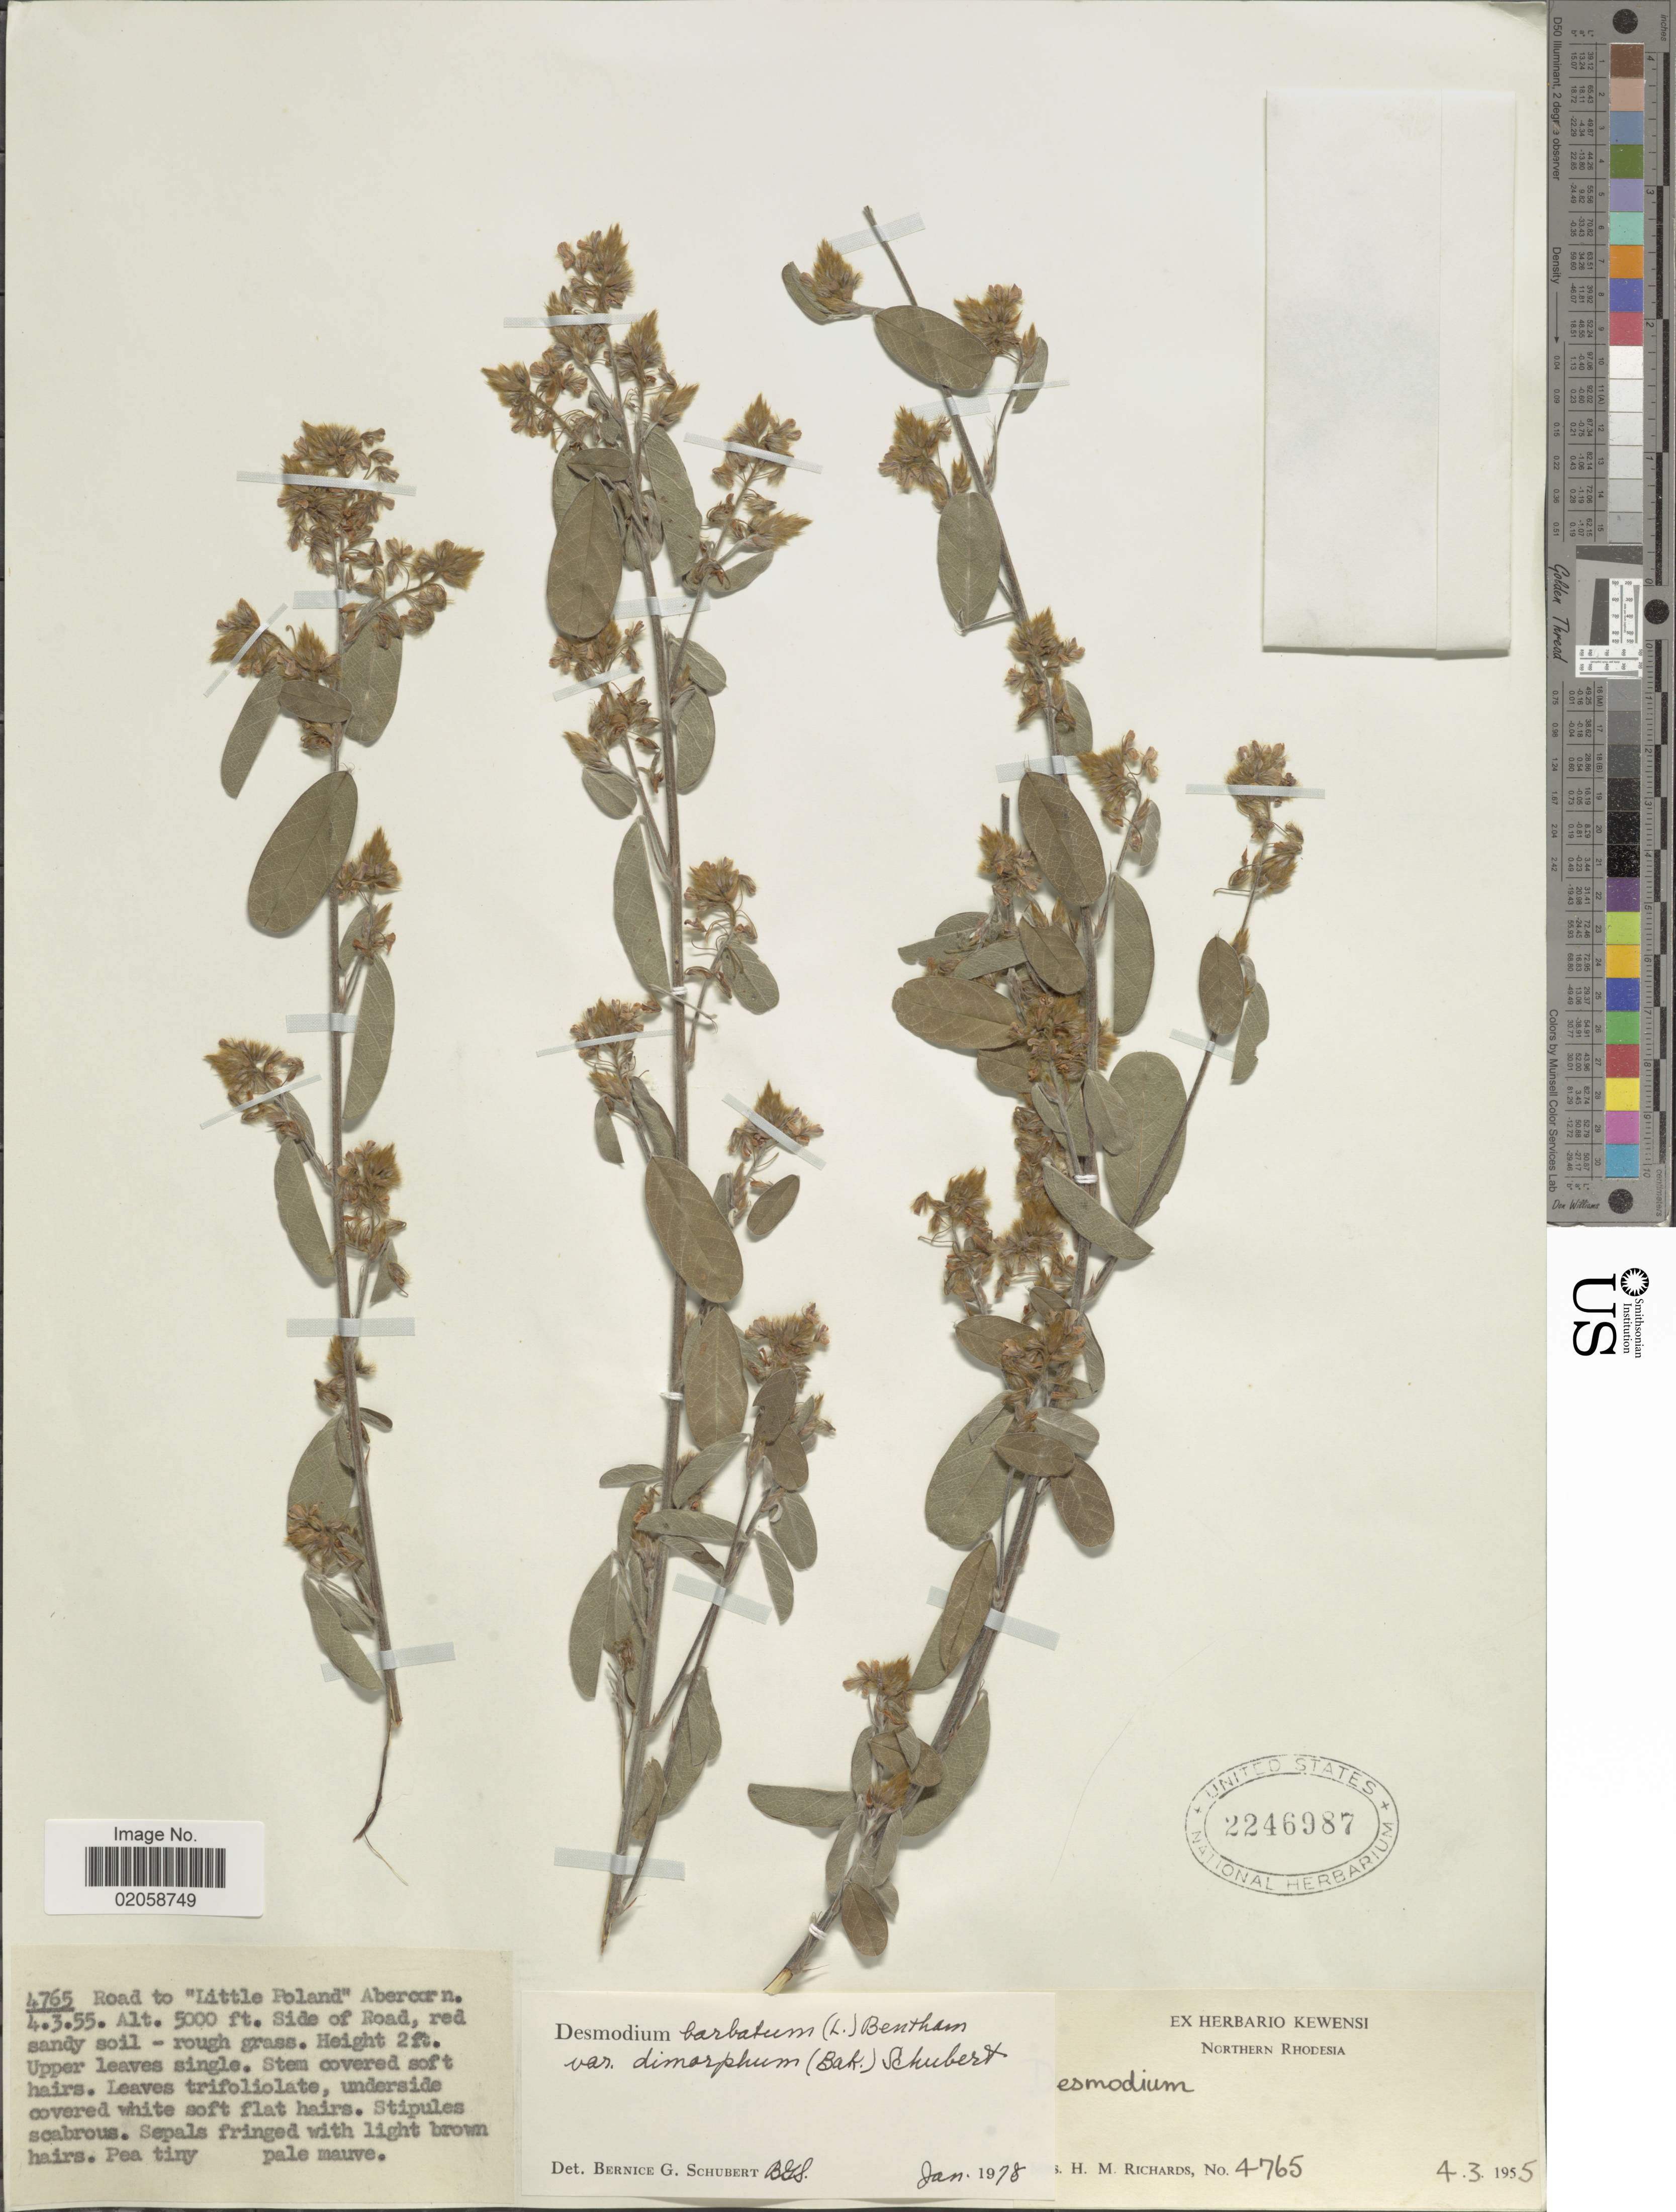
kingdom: Plantae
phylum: Tracheophyta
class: Magnoliopsida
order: Fabales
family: Fabaceae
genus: Grona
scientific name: Grona barbata var. dimorpha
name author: (Welw. ex Baker) H. Ohashi & K. Ohashi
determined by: Strong, Mark T., (BOT), Smithsonian Institution - National Museum of Natural History (UNITED STATES)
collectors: H. Richards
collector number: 4765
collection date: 1955-03-04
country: Zambia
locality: Northern Rhodesia. Road to "Little Poland" Abercorn.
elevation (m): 1524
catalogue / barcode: US 2246987